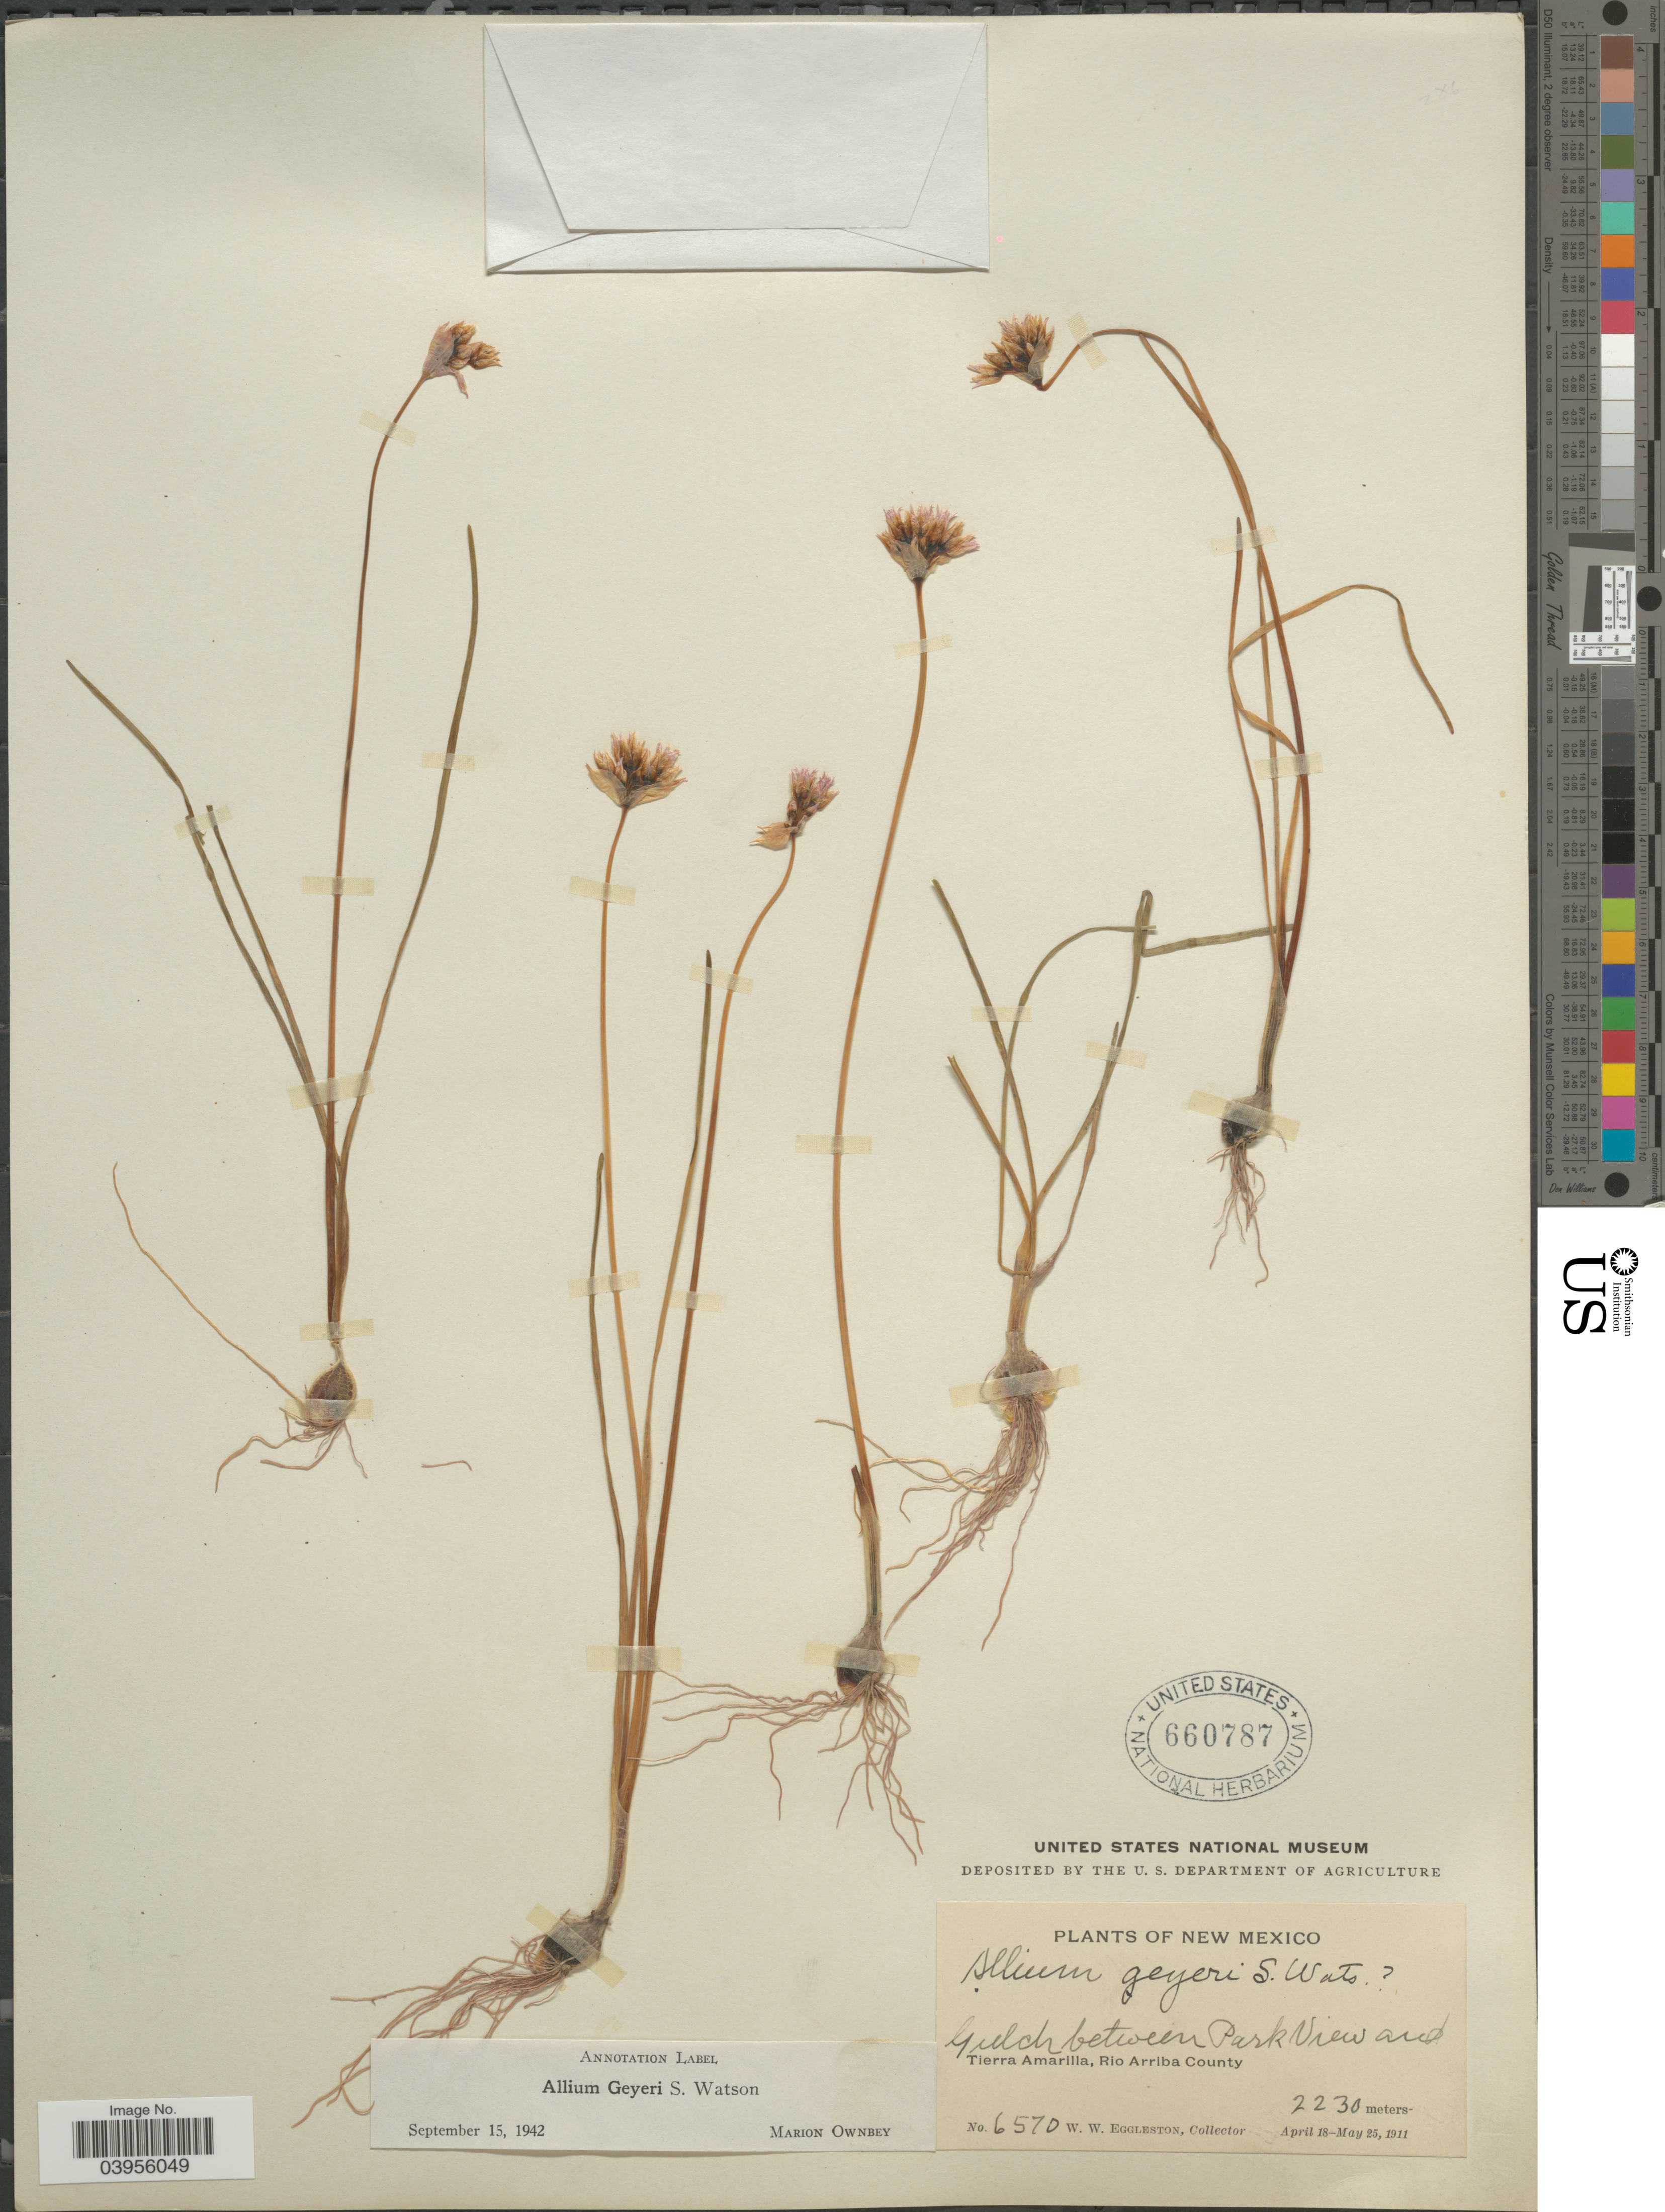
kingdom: Plantae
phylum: Tracheophyta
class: Liliopsida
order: Asparagales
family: Amaryllidaceae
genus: Allium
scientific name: Allium geyeri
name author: S. Watson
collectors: W. W. Eggleston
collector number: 6570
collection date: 1911-04-18/1911-05-25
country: United States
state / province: New Mexico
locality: Gulch between Park View and Tierra Amarilla, Rio Arriba County.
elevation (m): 2230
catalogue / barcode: US 660787